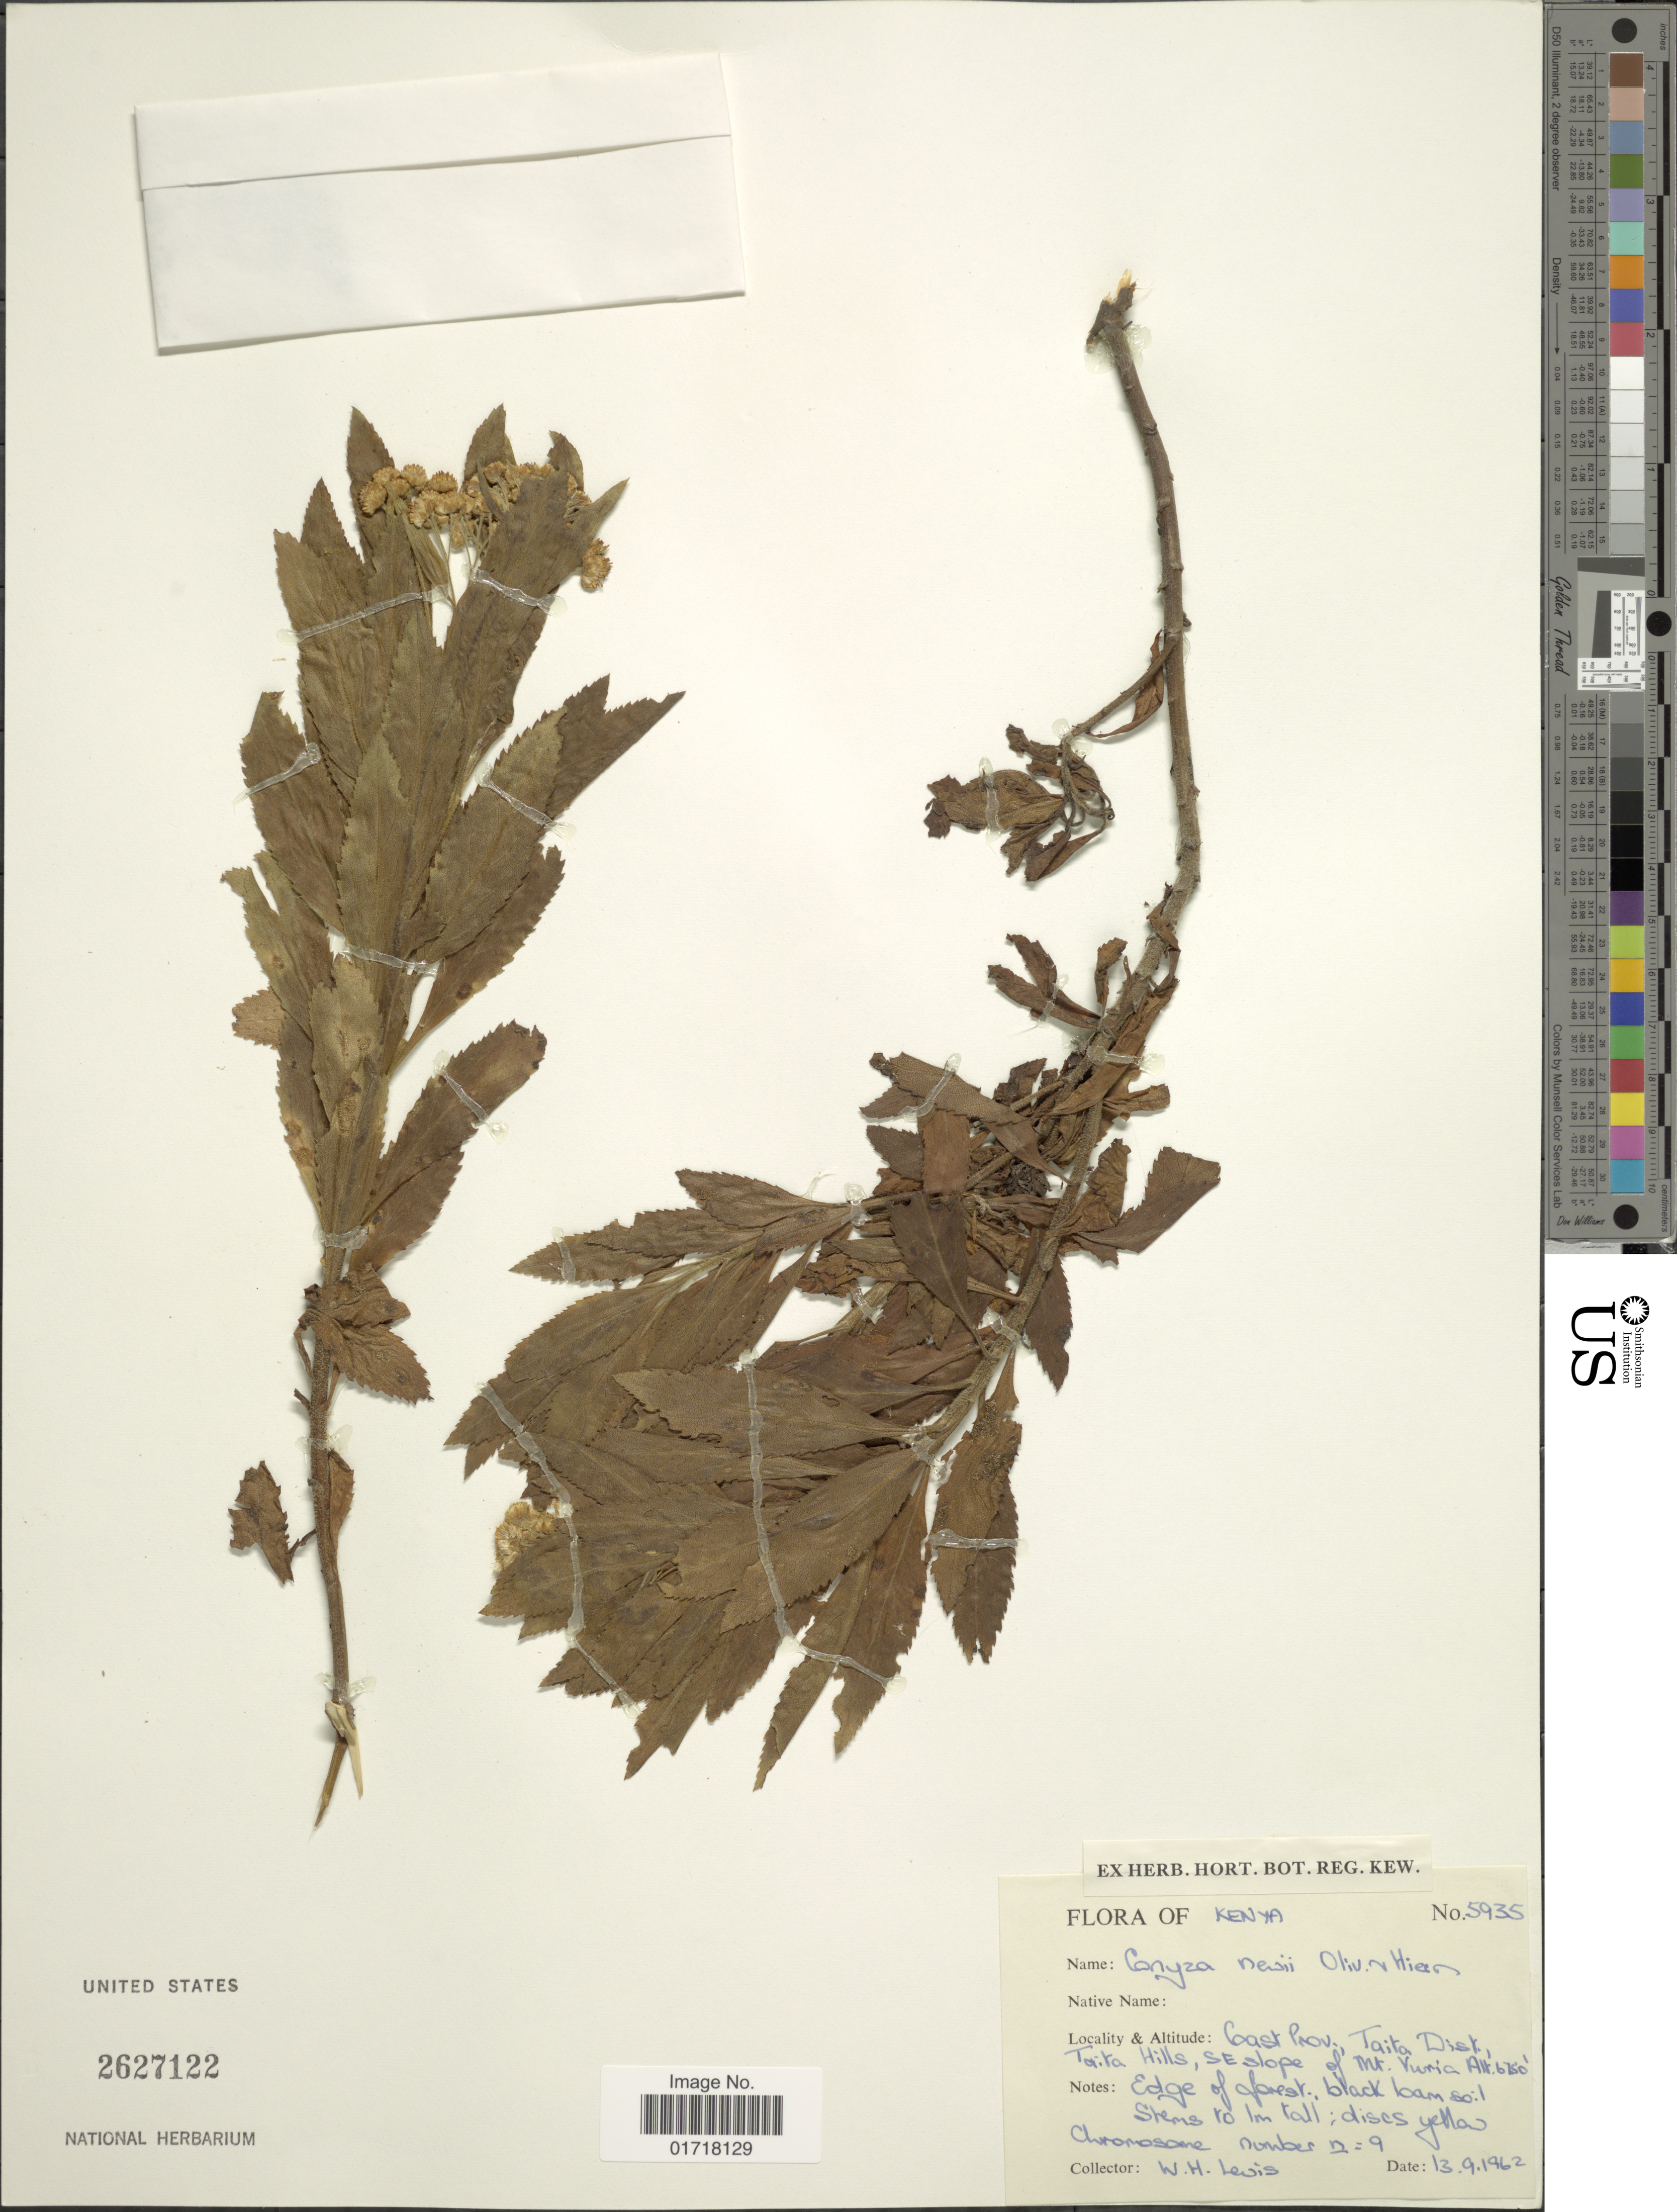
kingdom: Plantae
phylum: Tracheophyta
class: Magnoliopsida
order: Asterales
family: Asteraceae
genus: Conyza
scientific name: Conyza newii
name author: Oliv. & Hiern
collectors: W. H. Lewis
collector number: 5935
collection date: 1962-09-13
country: Kenya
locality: Cast Prov., Taita Dist., Taita Hillsm SE slope of Mt. Vuria, Edge of Forest, black bam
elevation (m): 2057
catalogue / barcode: US 2627122